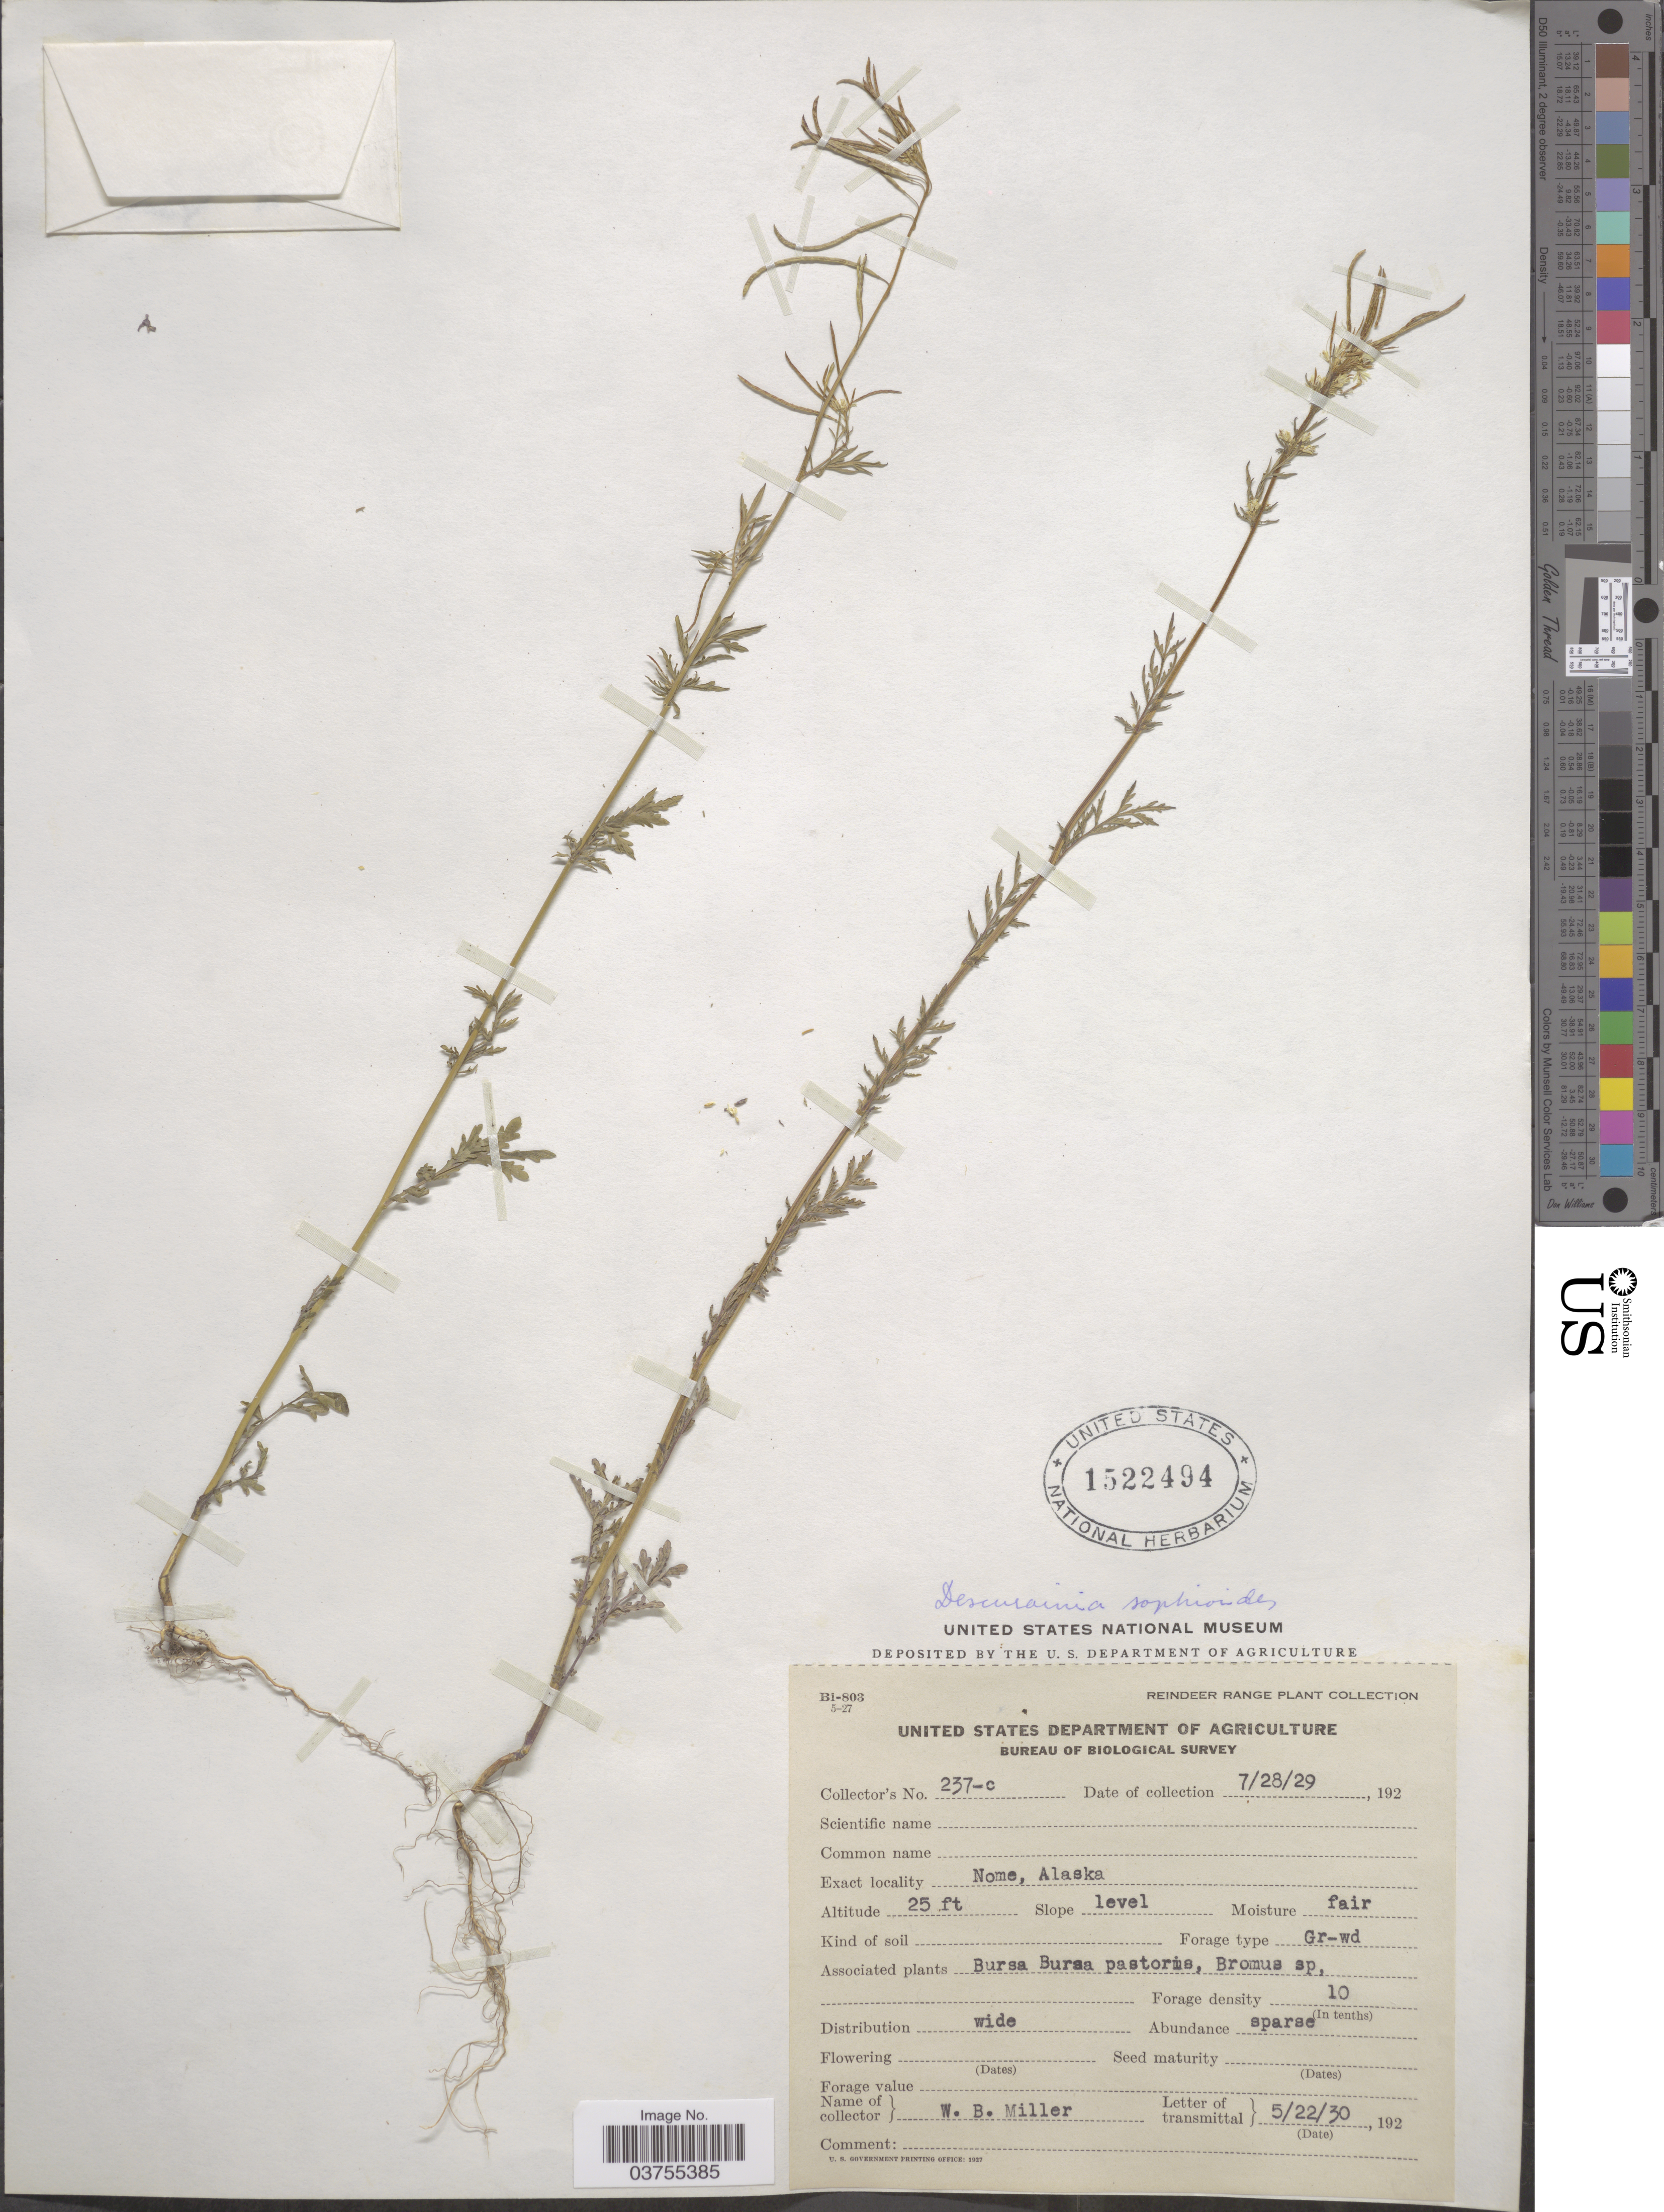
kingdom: Plantae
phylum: Tracheophyta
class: Magnoliopsida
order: Brassicales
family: Brassicaceae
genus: Descurainia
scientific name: Descurainia sophioides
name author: (Fisch.) O.E. Schultz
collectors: W. Miller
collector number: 237-c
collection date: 1929-07-28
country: United States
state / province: Alaska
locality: Nome.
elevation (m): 8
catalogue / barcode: US 1522494